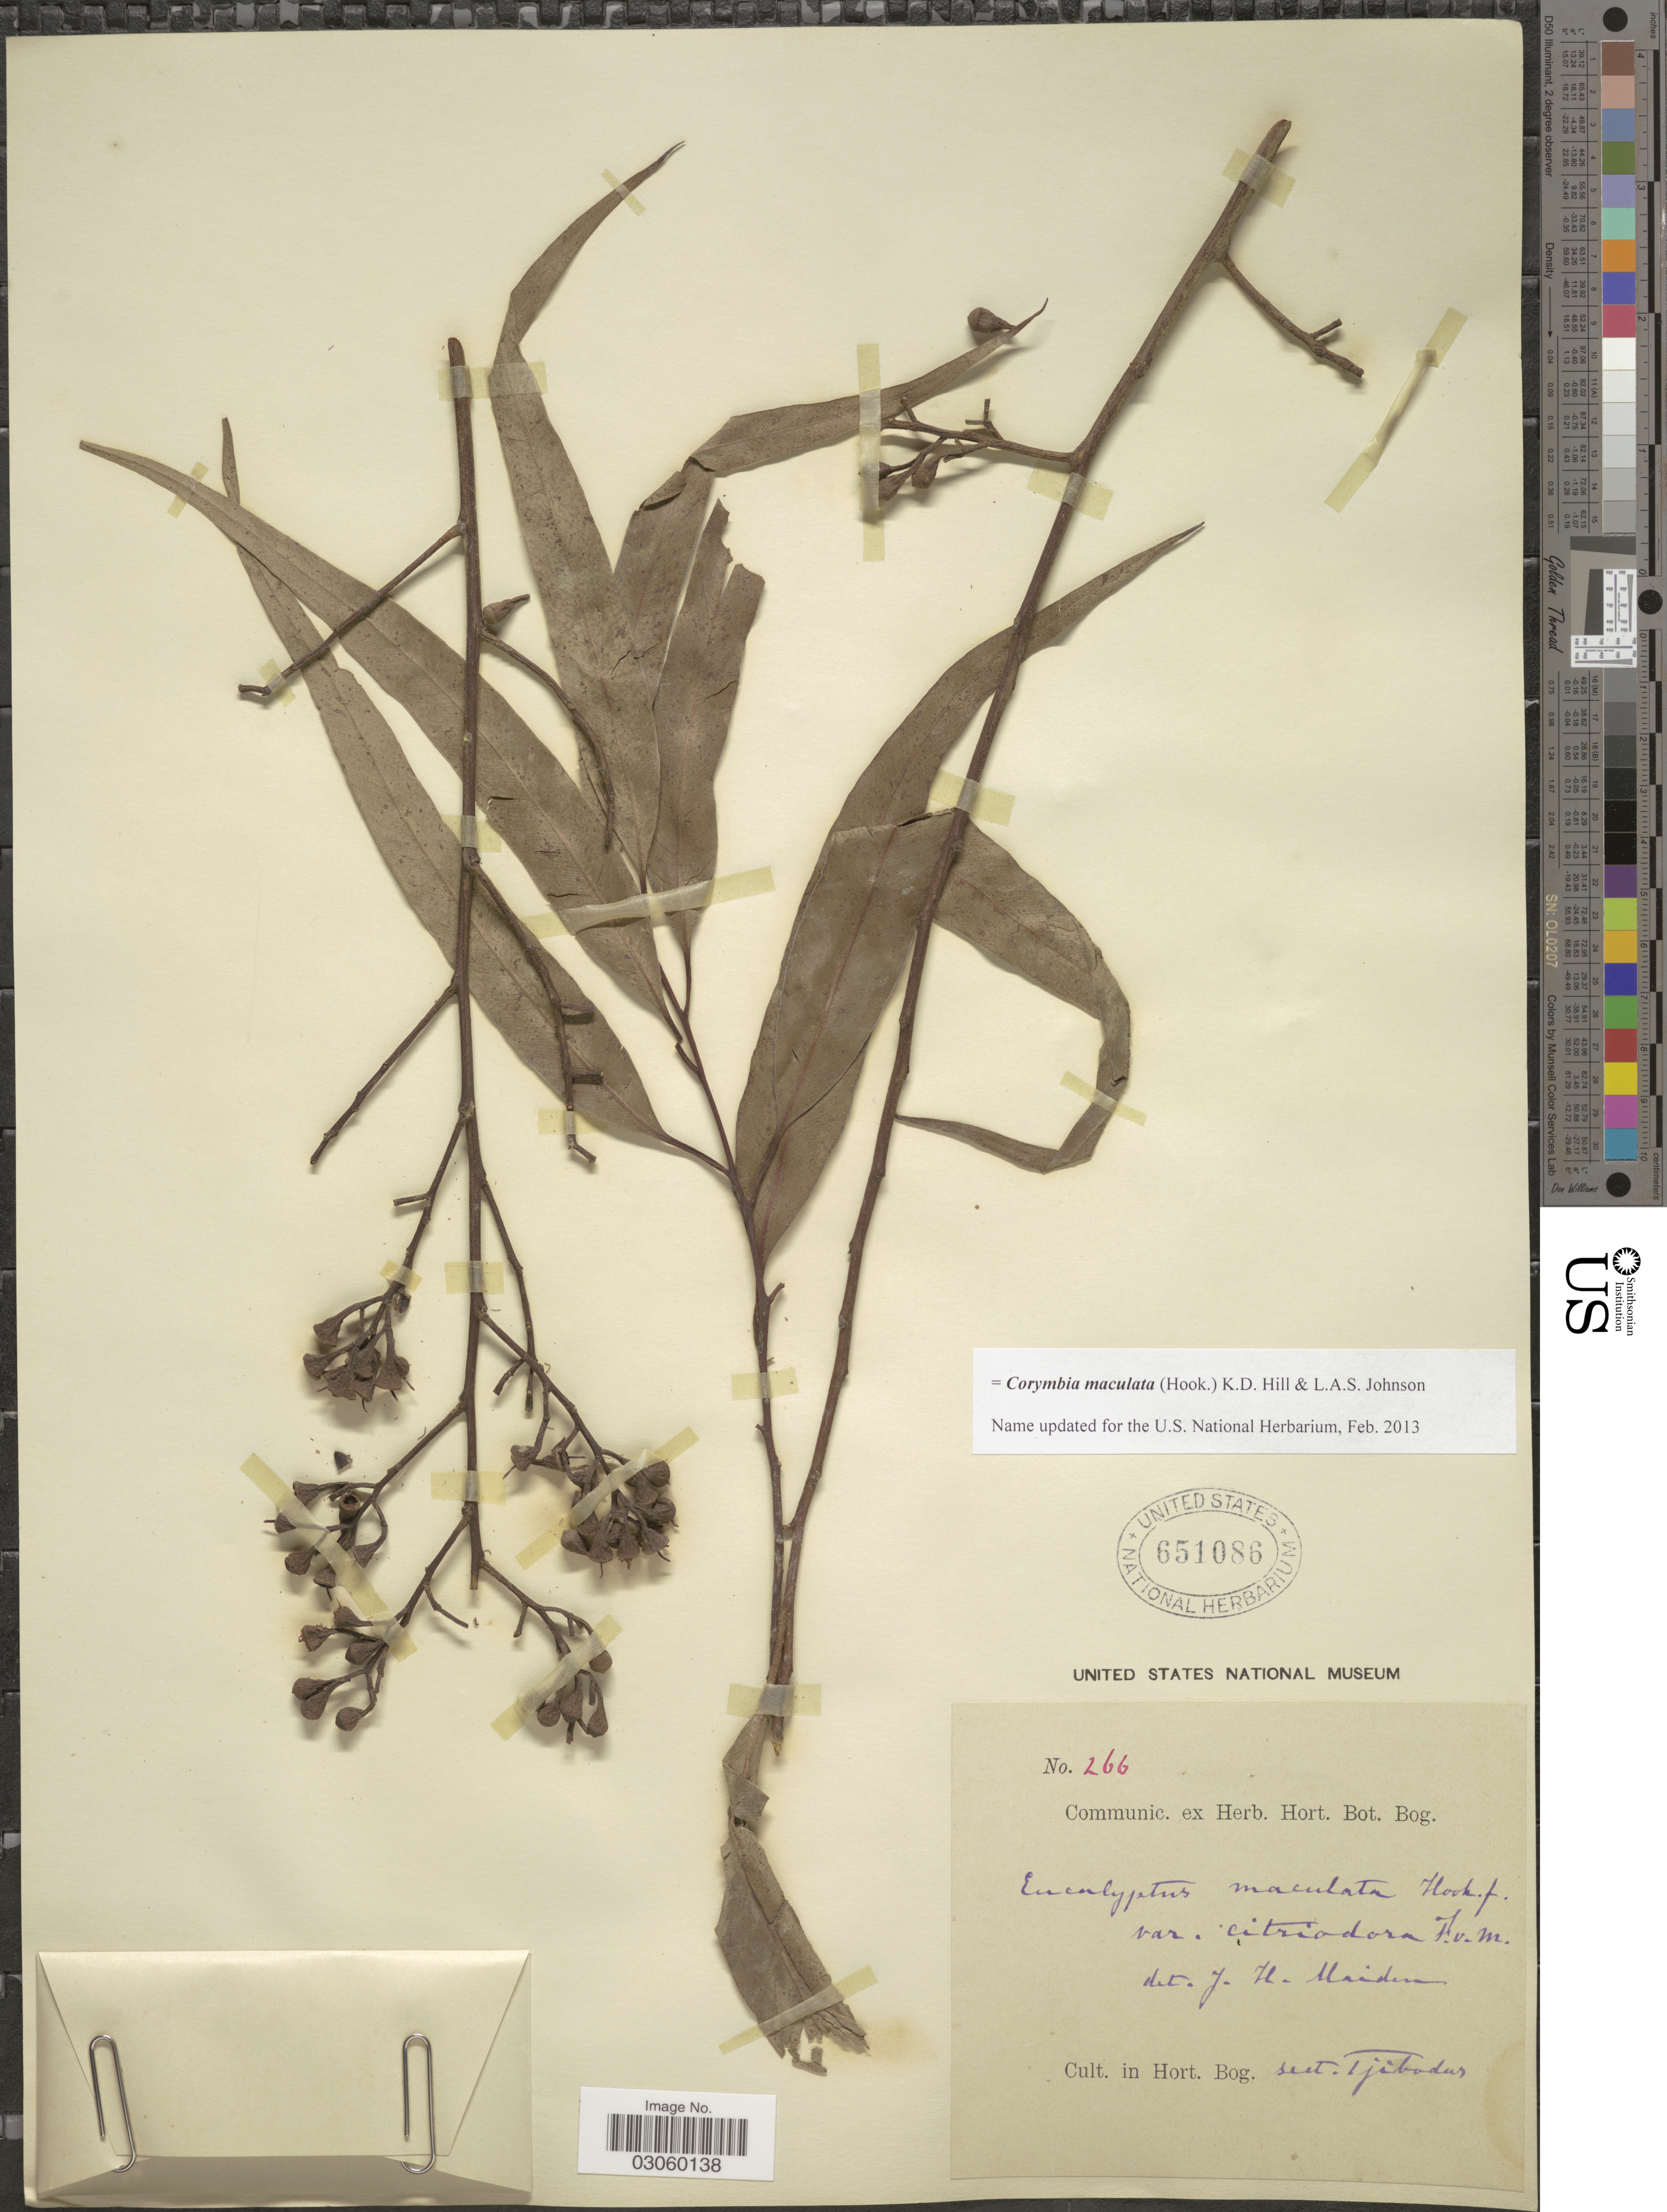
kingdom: Plantae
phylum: Tracheophyta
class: Magnoliopsida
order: Myrtales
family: Myrtaceae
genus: Corymbia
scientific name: Corymbia maculata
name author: (Hook.) K.D. Hill & L.A.S. Johnson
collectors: ex herb. Hort. Bot. Bog.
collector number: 266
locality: Cult. in Hort. Bog., sect Tjibodas.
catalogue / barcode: US 651086